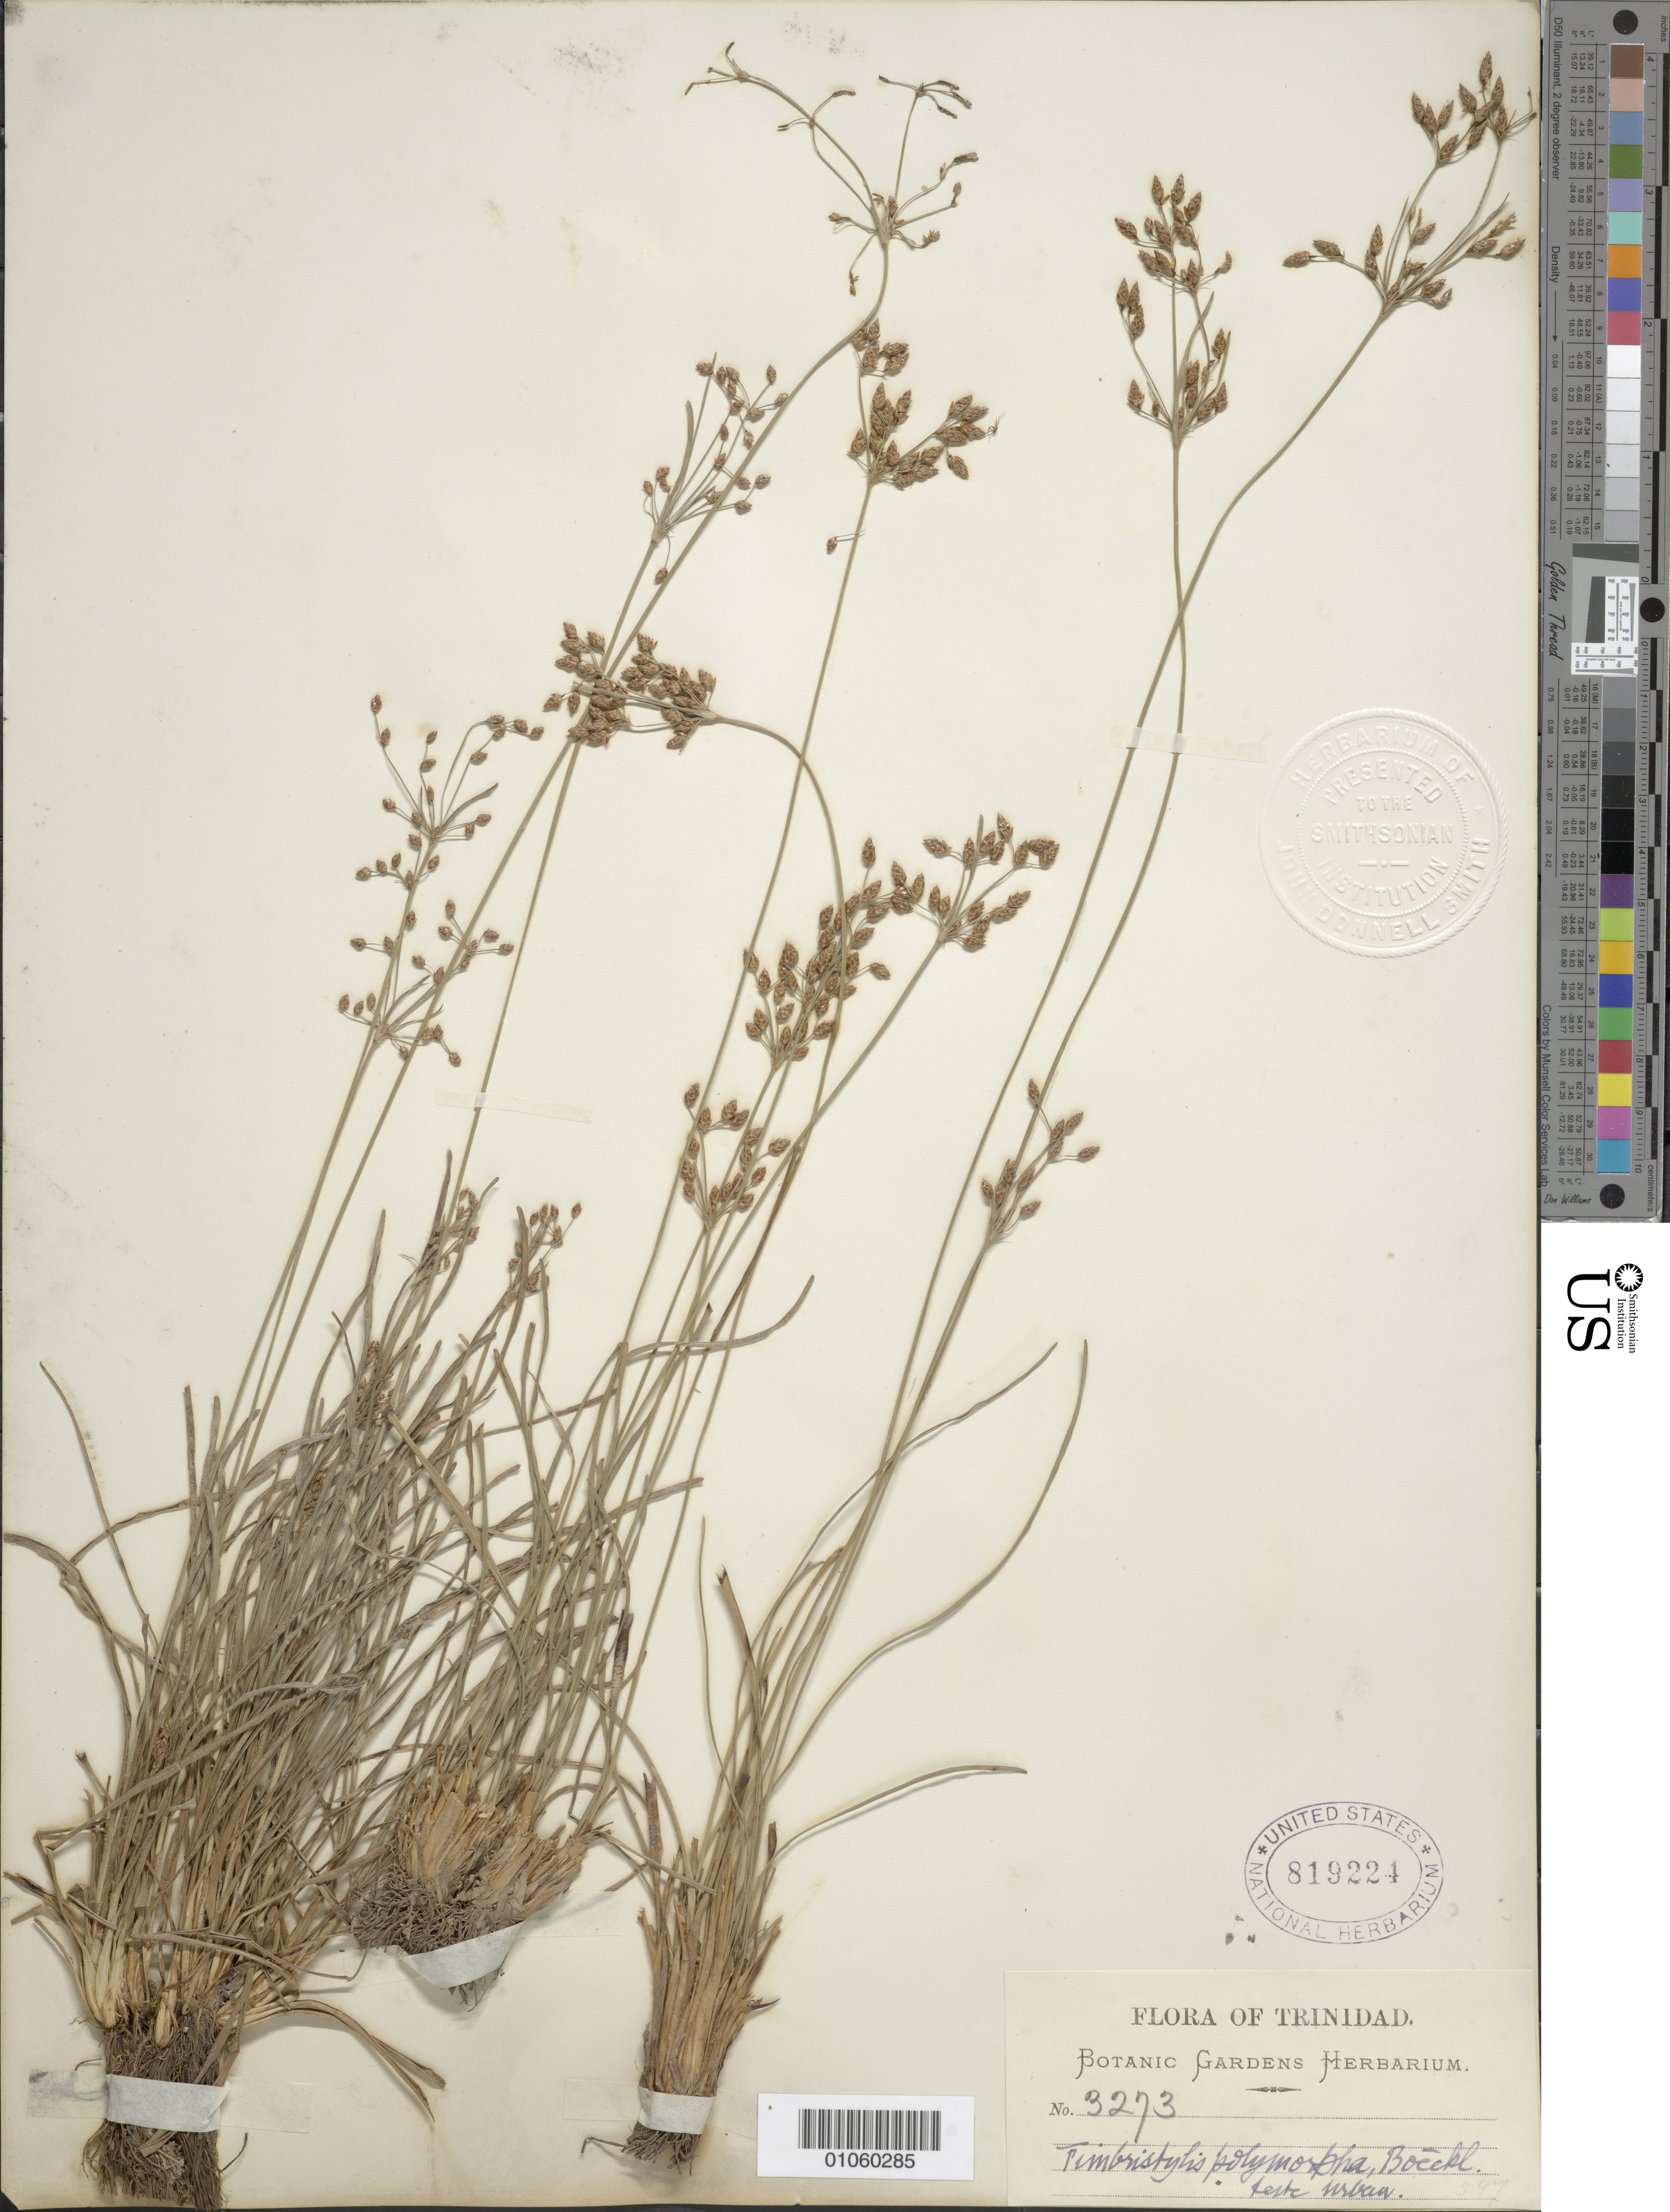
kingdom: Plantae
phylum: Tracheophyta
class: Liliopsida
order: Poales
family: Cyperaceae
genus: Fimbristylis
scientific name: Fimbristylis annua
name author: (All.) Roem. & Schult.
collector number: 3273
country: Trinidad and Tobago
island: Trinidad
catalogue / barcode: US 819224